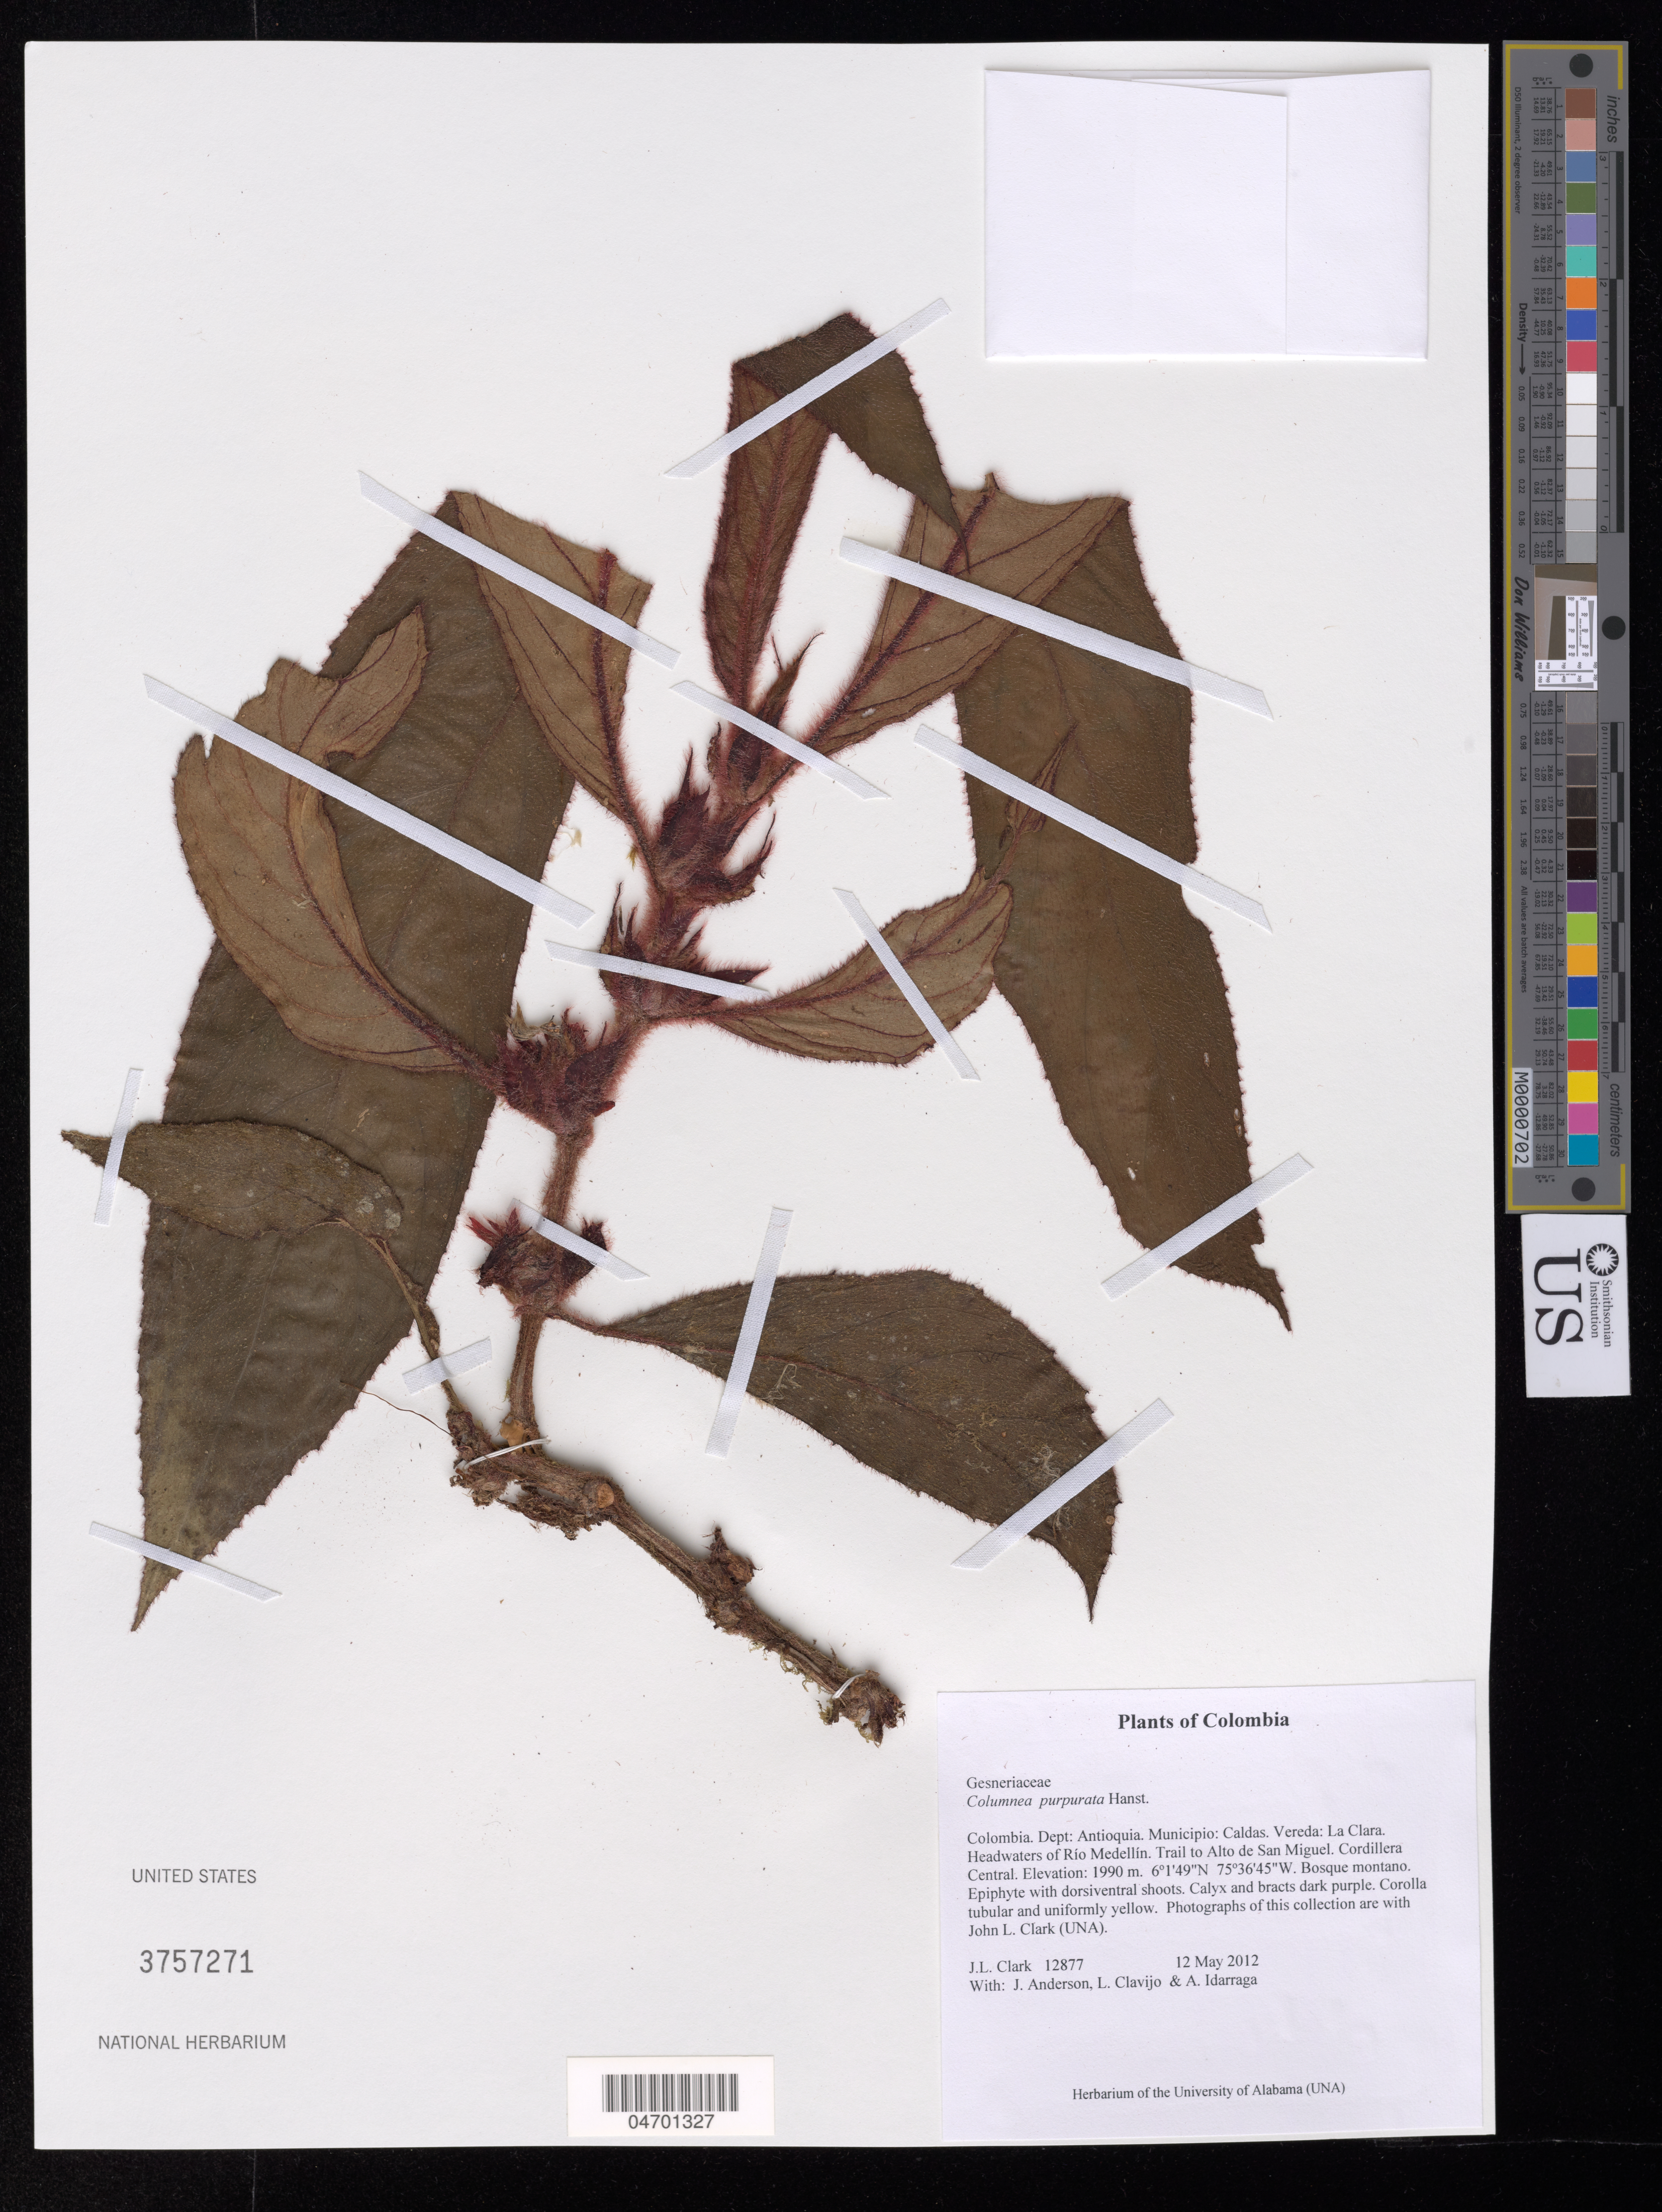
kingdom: Plantae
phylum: Tracheophyta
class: Magnoliopsida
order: Lamiales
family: Gesneriaceae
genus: Columnea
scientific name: Columnea rubropilosa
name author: J.L. Clark & Clavijo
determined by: Skog, Laurence E.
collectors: J. L. Clark, J. Anderson, L. Clavijo & A. Idarraga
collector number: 12877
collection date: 2012-05-12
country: Colombia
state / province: Antioquia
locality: Dept: Antioquia. Municipio: Caldas. Vereda: La Clara. Headwaters of Río Medellín. Trail to Alto de San Miguel. Cordillera Central.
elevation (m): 1990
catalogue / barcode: US 3757271